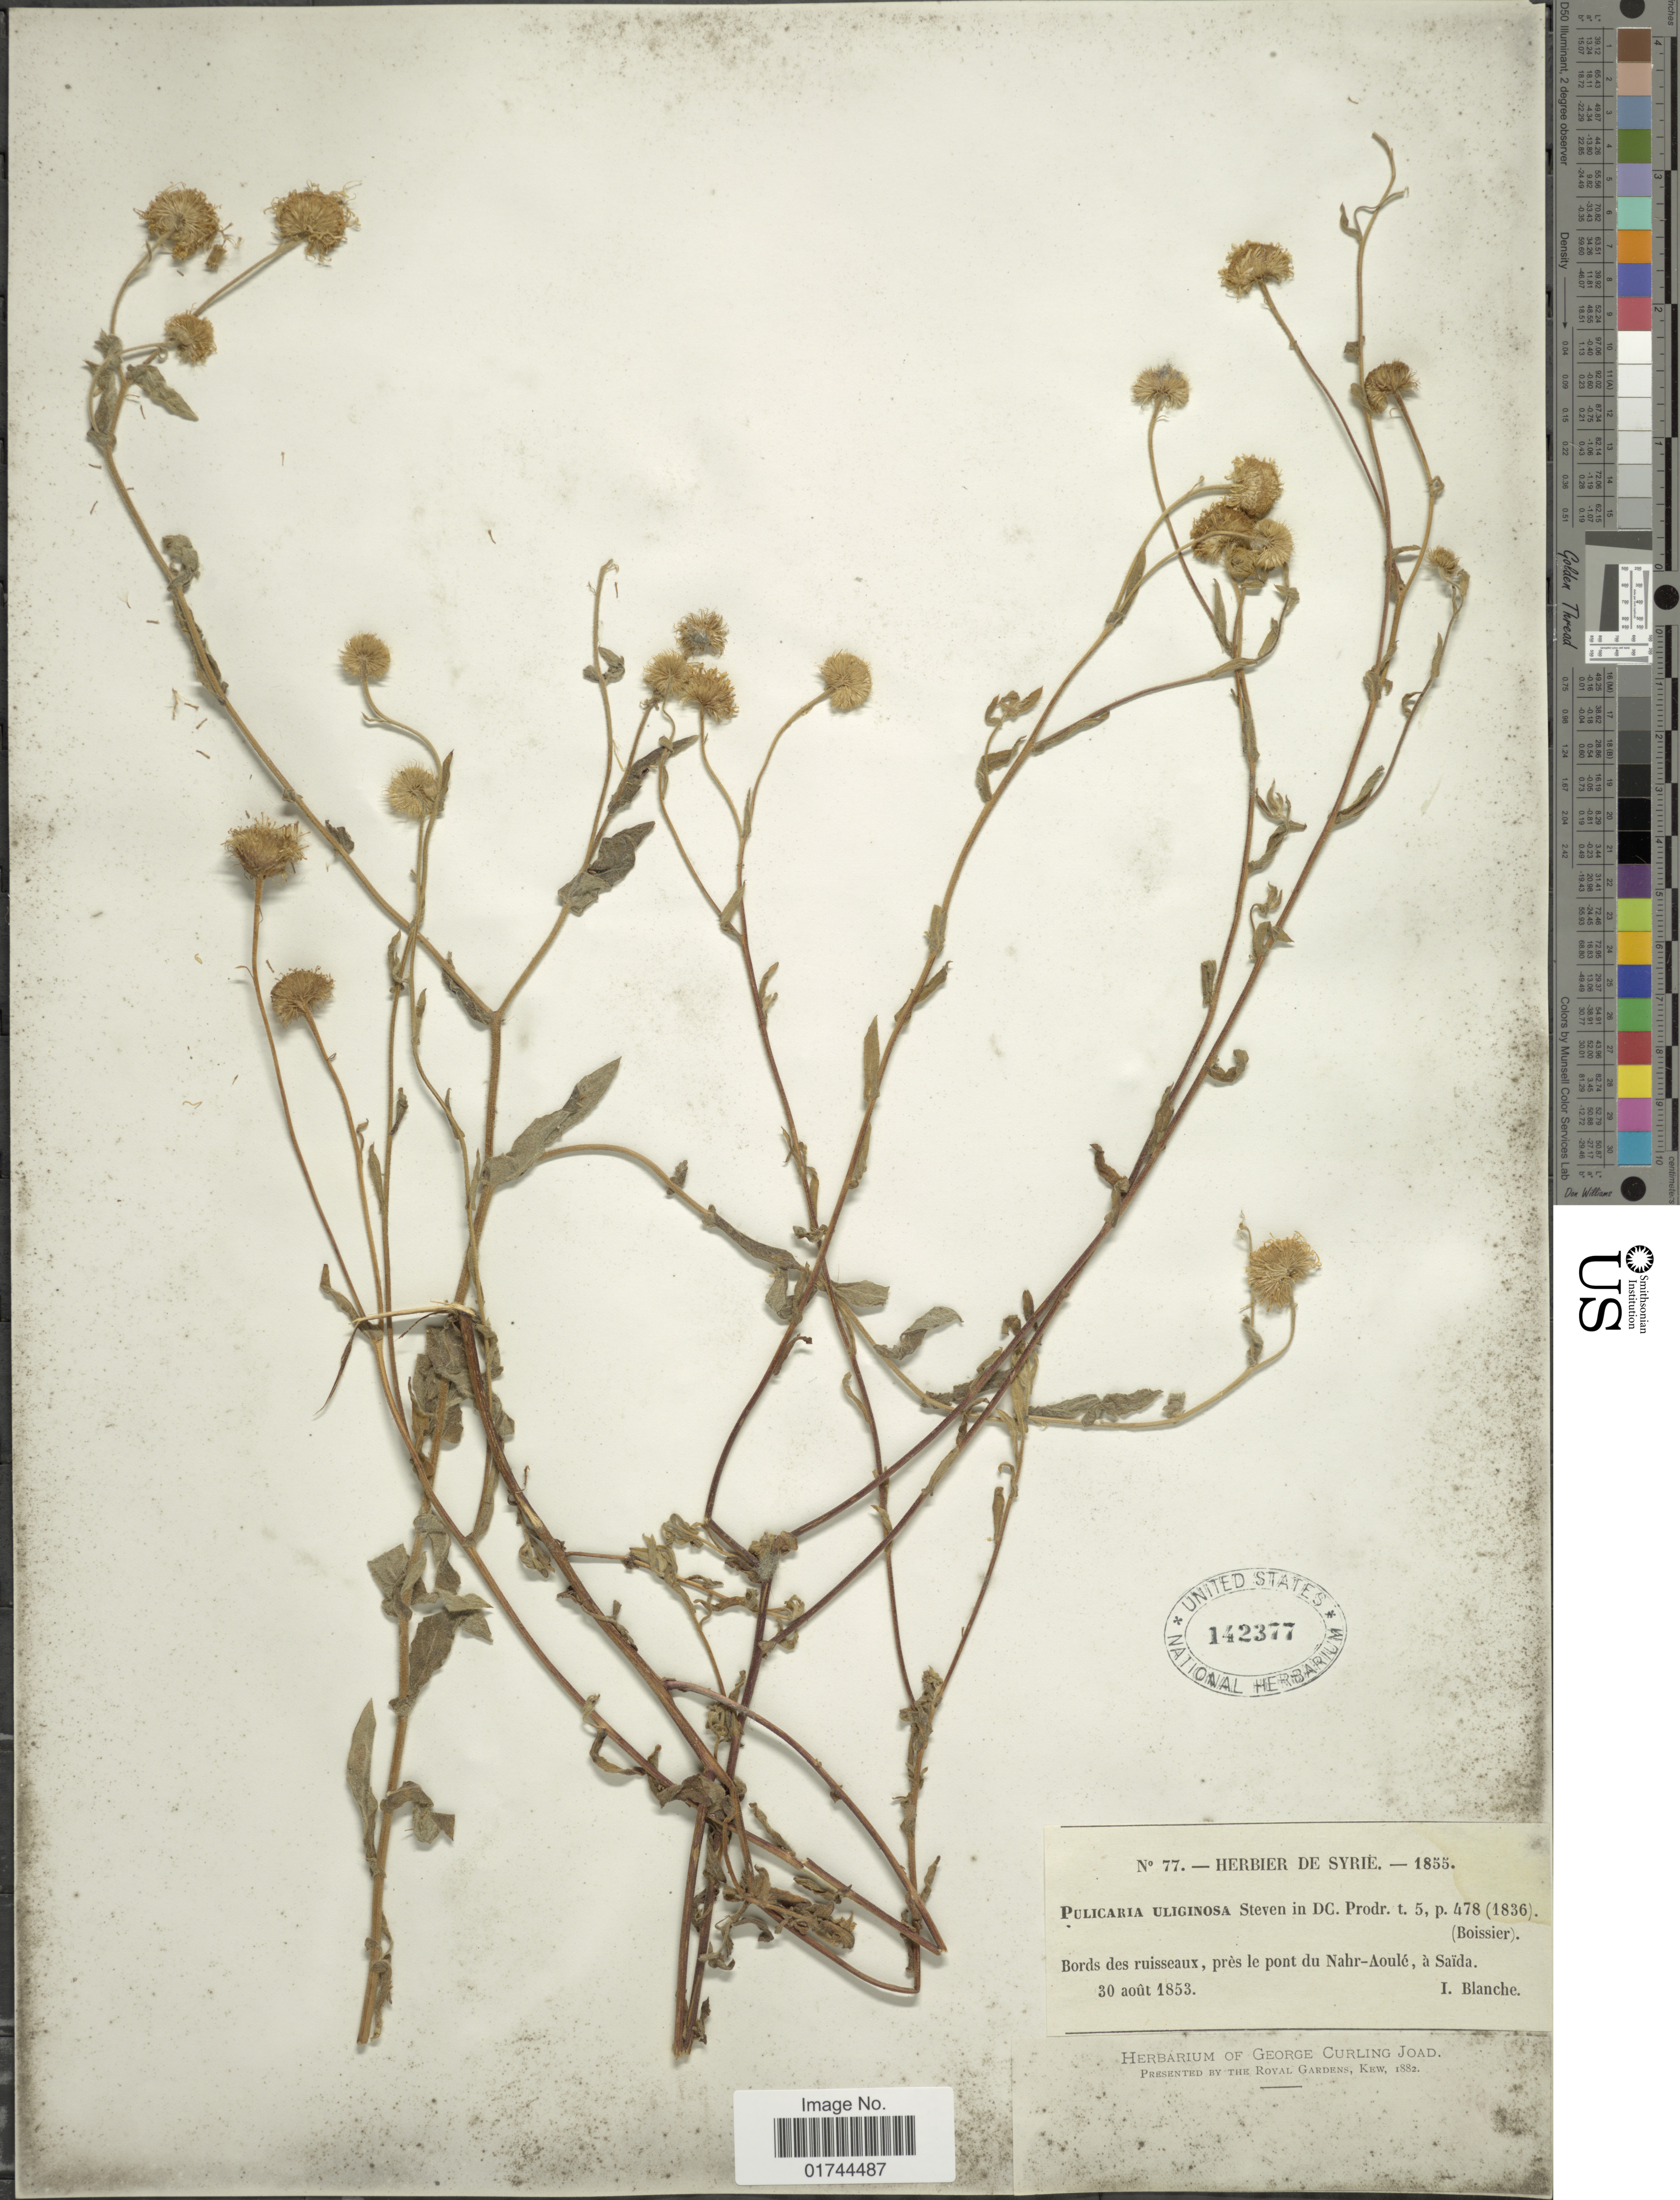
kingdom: Plantae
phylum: Tracheophyta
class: Magnoliopsida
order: Asterales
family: Asteraceae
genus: Pulicaria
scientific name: Pulicaria uliginosa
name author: Steven ex DC.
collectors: I. Blanche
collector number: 77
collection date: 1853-08-30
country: Syria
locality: Bords des ruisseaux, pres le pont du Nahr- Aoule, a Saida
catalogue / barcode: US 142377